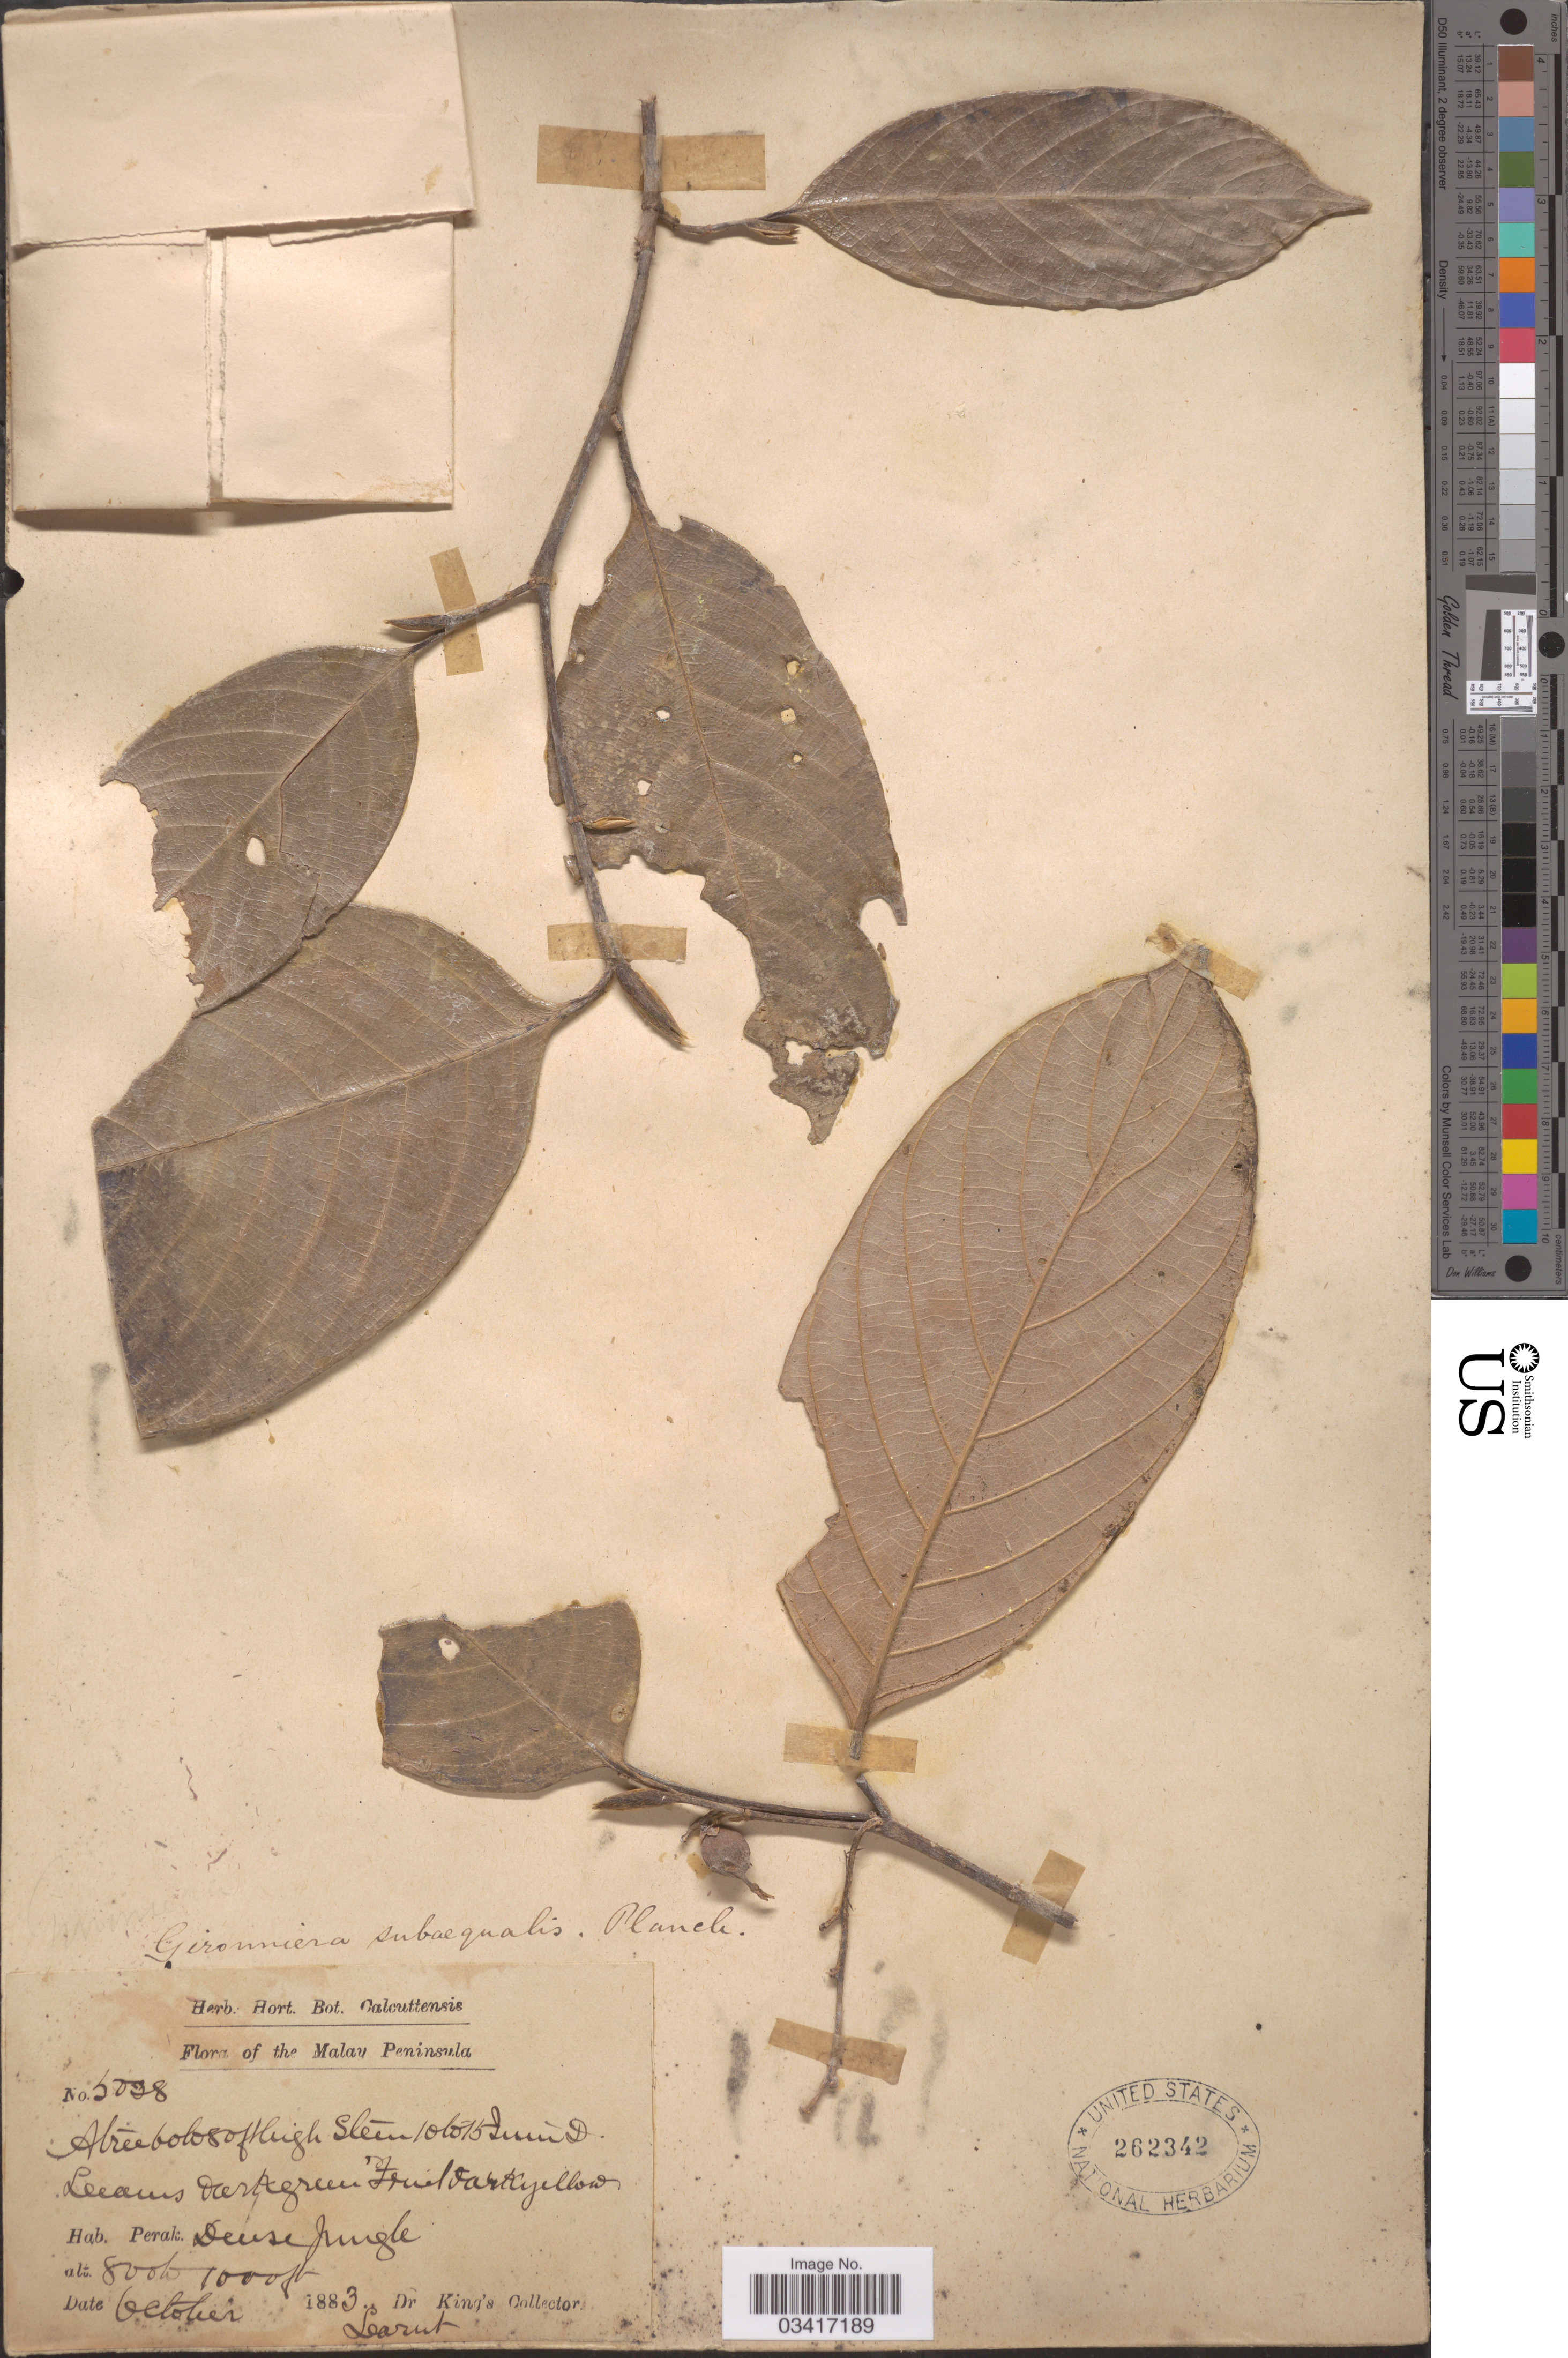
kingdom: Plantae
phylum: Tracheophyta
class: Magnoliopsida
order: Rosales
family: Cannabaceae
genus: Gironniera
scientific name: Gironniera subaequalis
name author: Planch.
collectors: Dr. King's collector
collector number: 5038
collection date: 1883-10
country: Malaysia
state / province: Perak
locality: Malay Peninsula. Larut.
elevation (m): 244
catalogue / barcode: US 262342